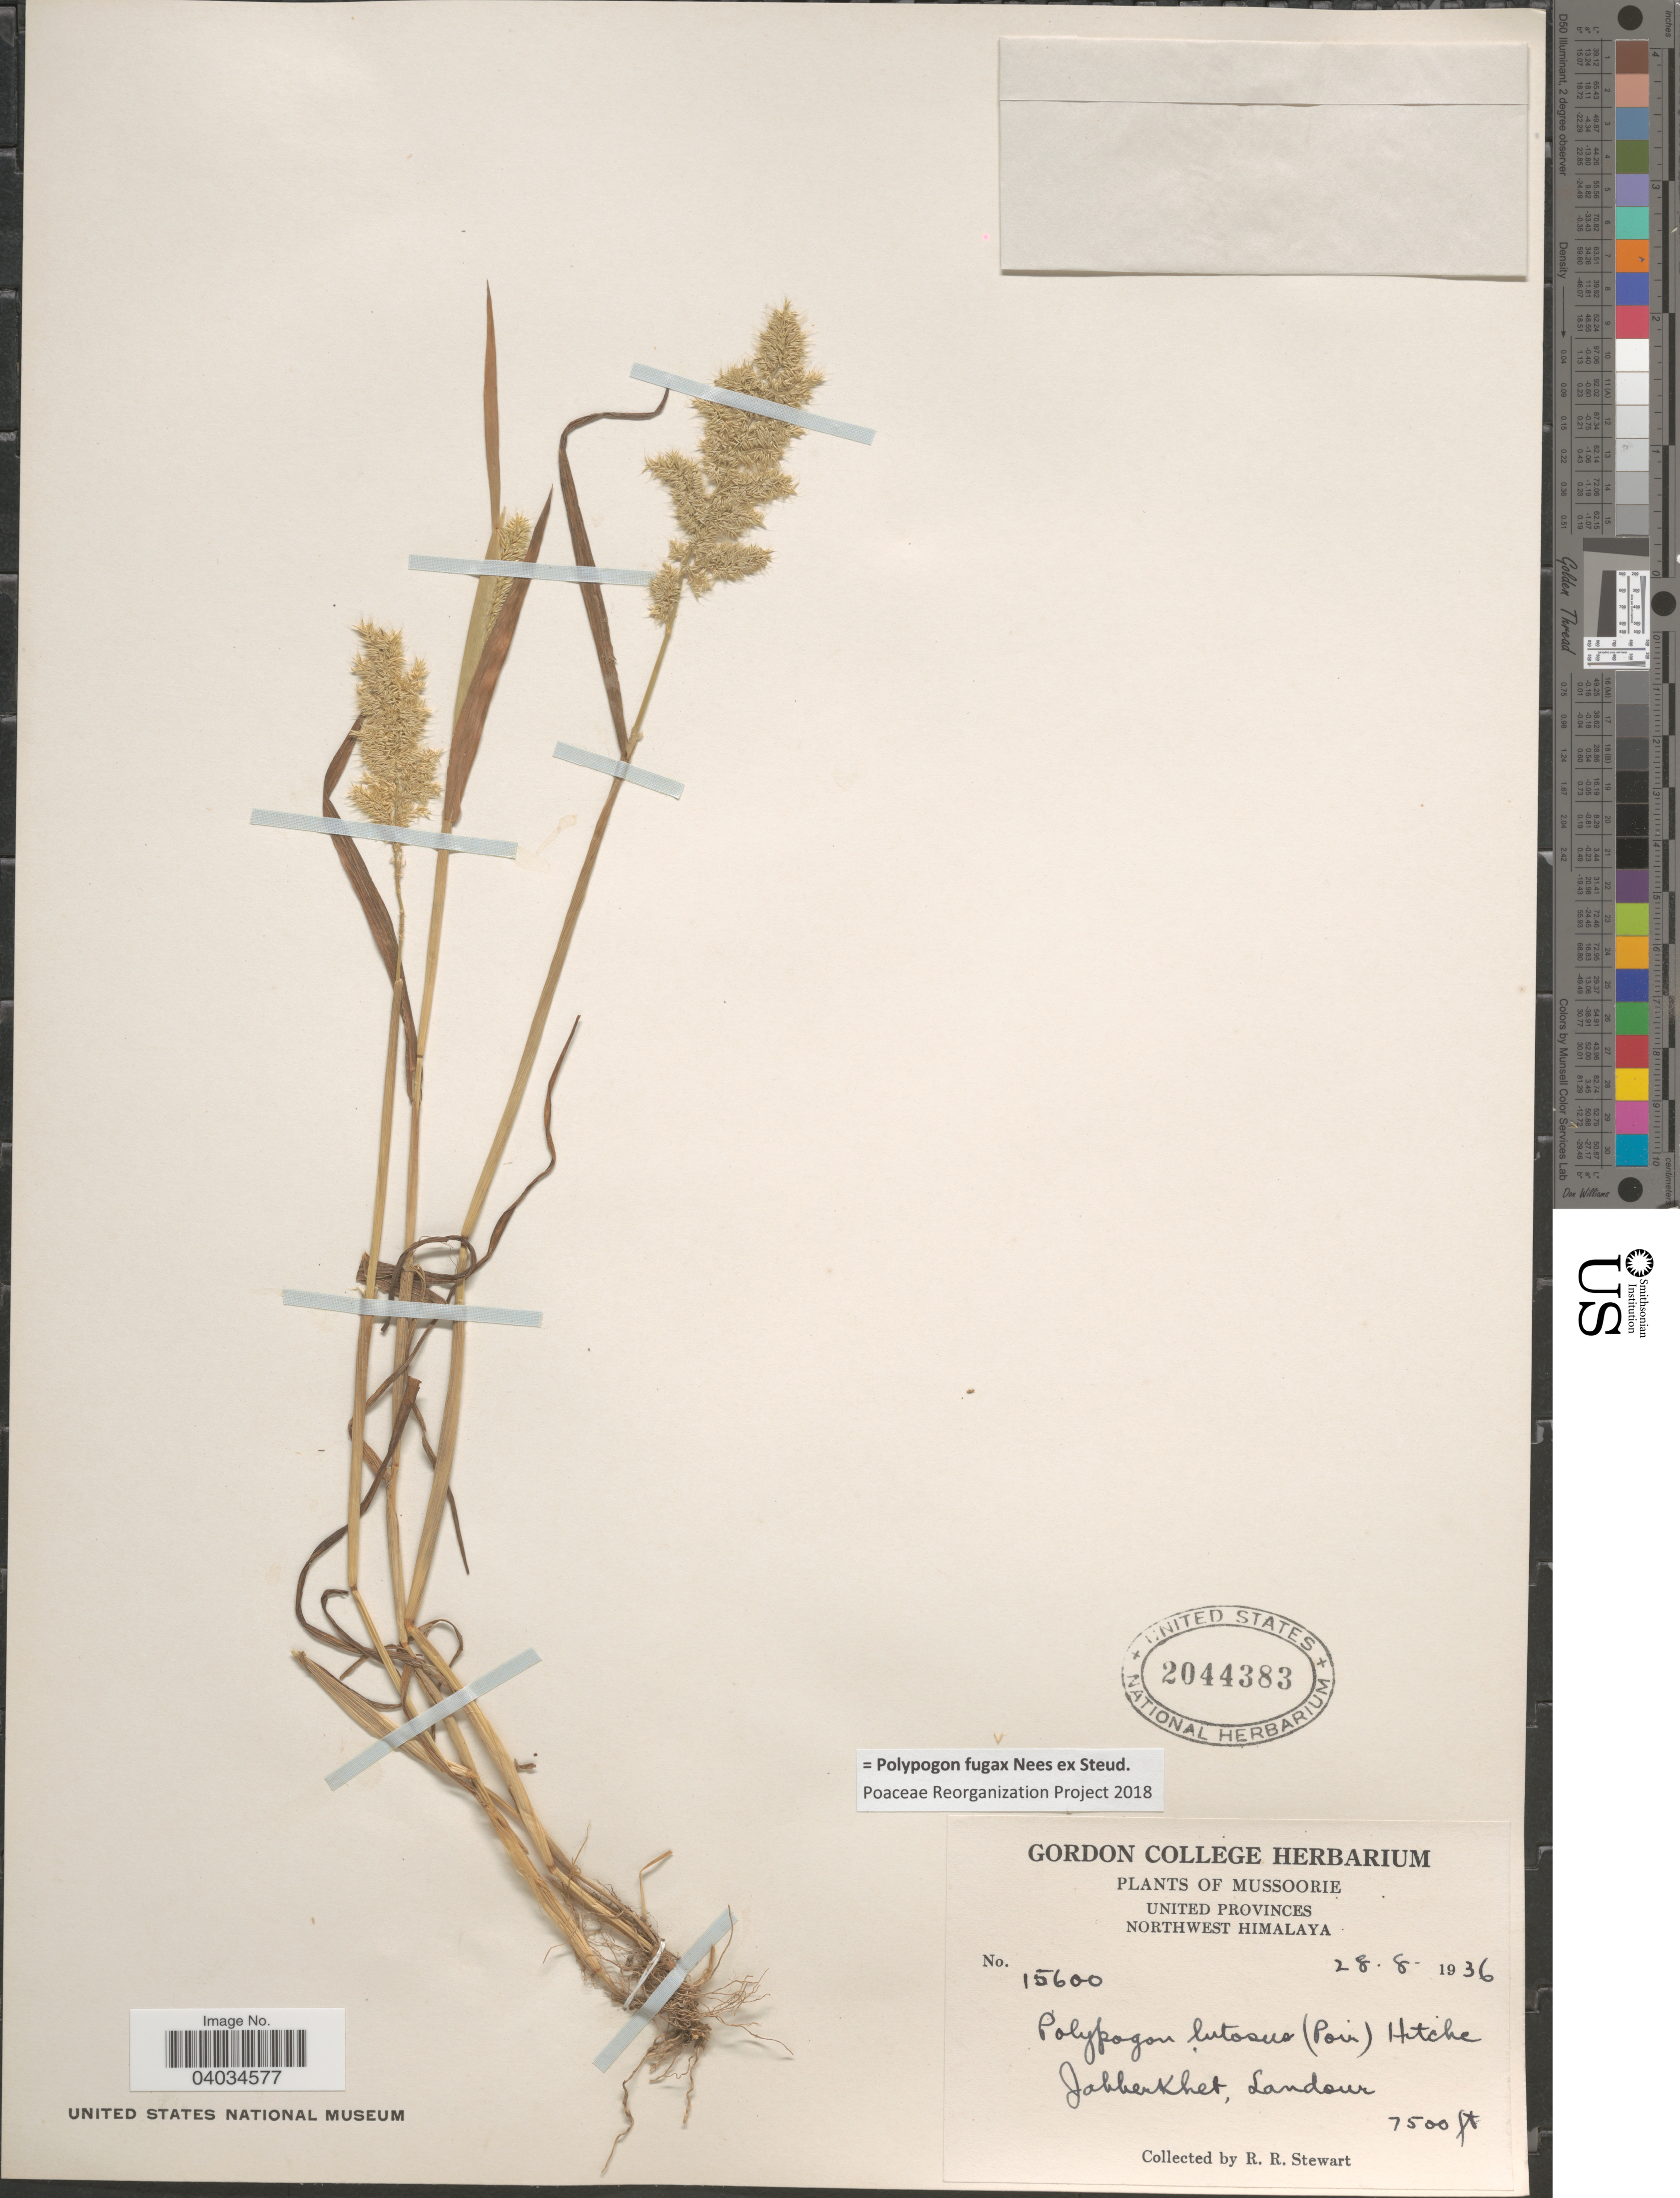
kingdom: Plantae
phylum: Tracheophyta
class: Liliopsida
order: Poales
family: Poaceae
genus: Polypogon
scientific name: Polypogon fugax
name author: Nees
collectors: R. Stewart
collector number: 15600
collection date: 1936-08-28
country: India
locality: Mussoorie. United Provinces. Northwest Himalaya. Jabberkhet, Landour.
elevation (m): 2286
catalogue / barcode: US 2044383